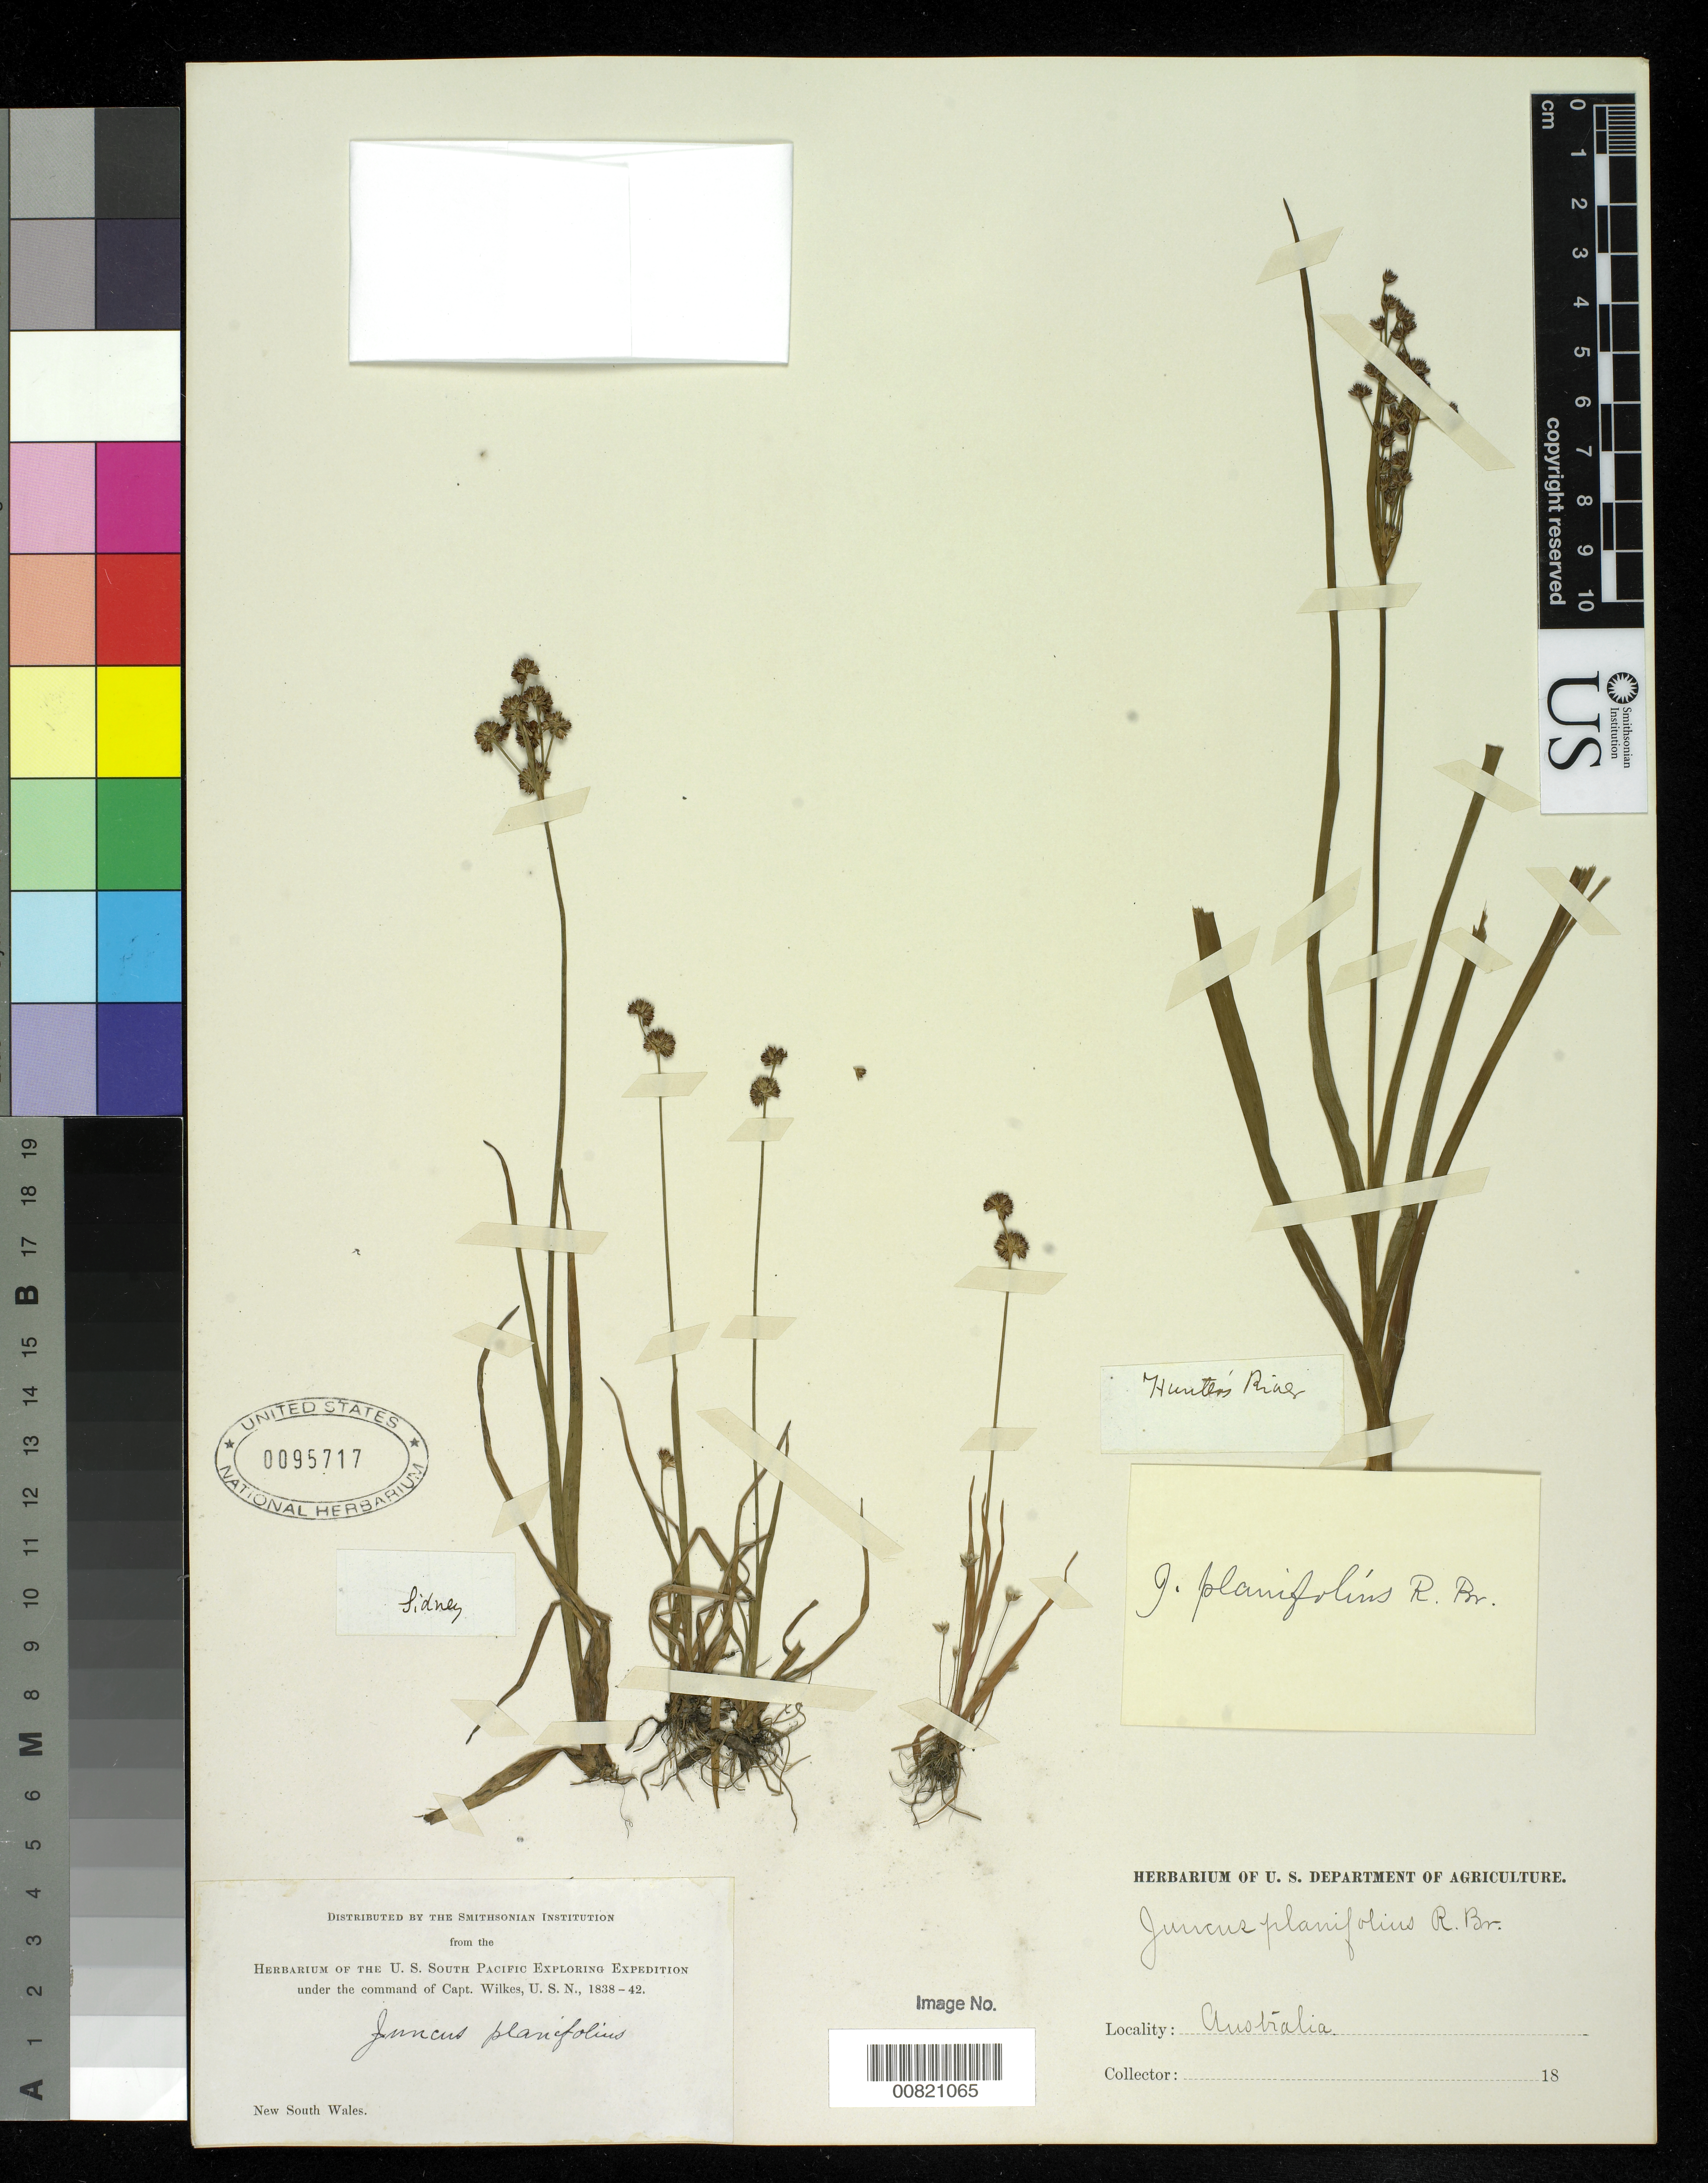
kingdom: Plantae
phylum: Tracheophyta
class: Liliopsida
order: Poales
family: Juncaceae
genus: Juncus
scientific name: Juncus planifolius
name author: R. Br.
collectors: Wilkes Explor. Exped.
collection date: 1838/1842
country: Australia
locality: New South Wales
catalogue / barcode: US 95717